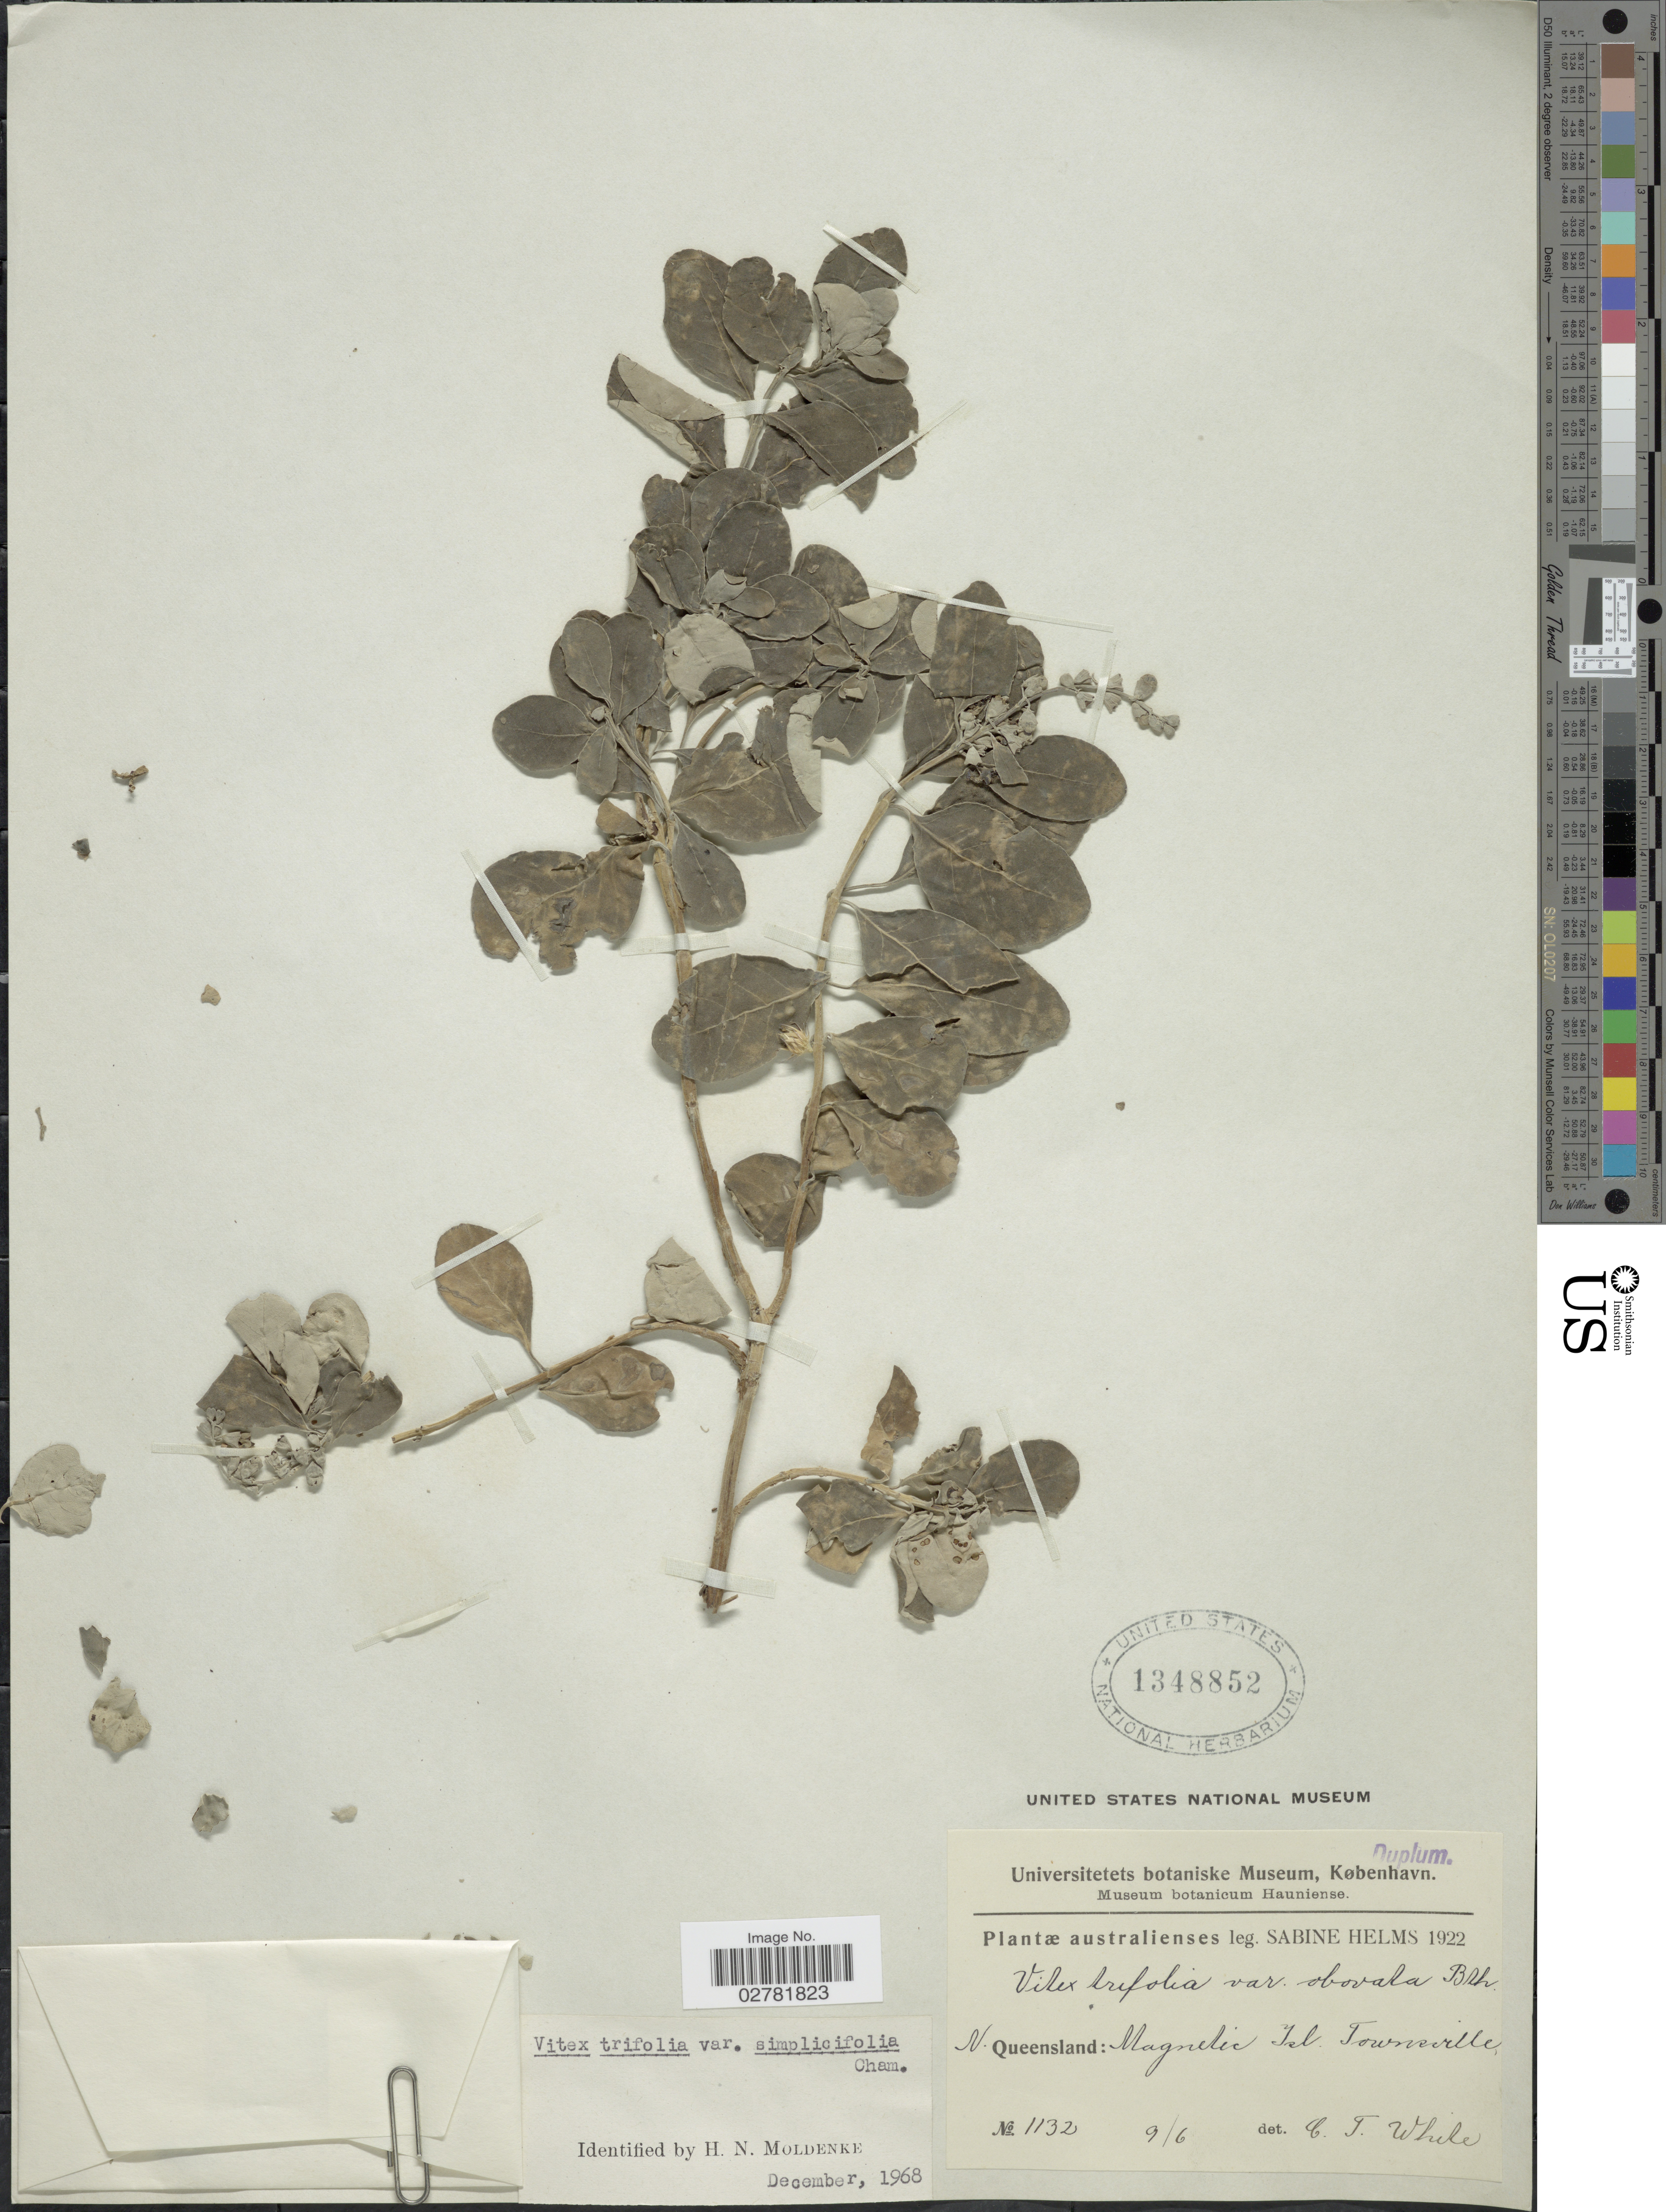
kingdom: Plantae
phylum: Tracheophyta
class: Magnoliopsida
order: Lamiales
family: Lamiaceae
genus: Vitex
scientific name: Vitex ovata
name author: Thunb.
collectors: S. Helms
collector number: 1132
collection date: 1922-06-09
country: Australia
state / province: Queensland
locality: N. Queensland: Magnetic Isl. Townsville.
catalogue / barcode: US 1348852